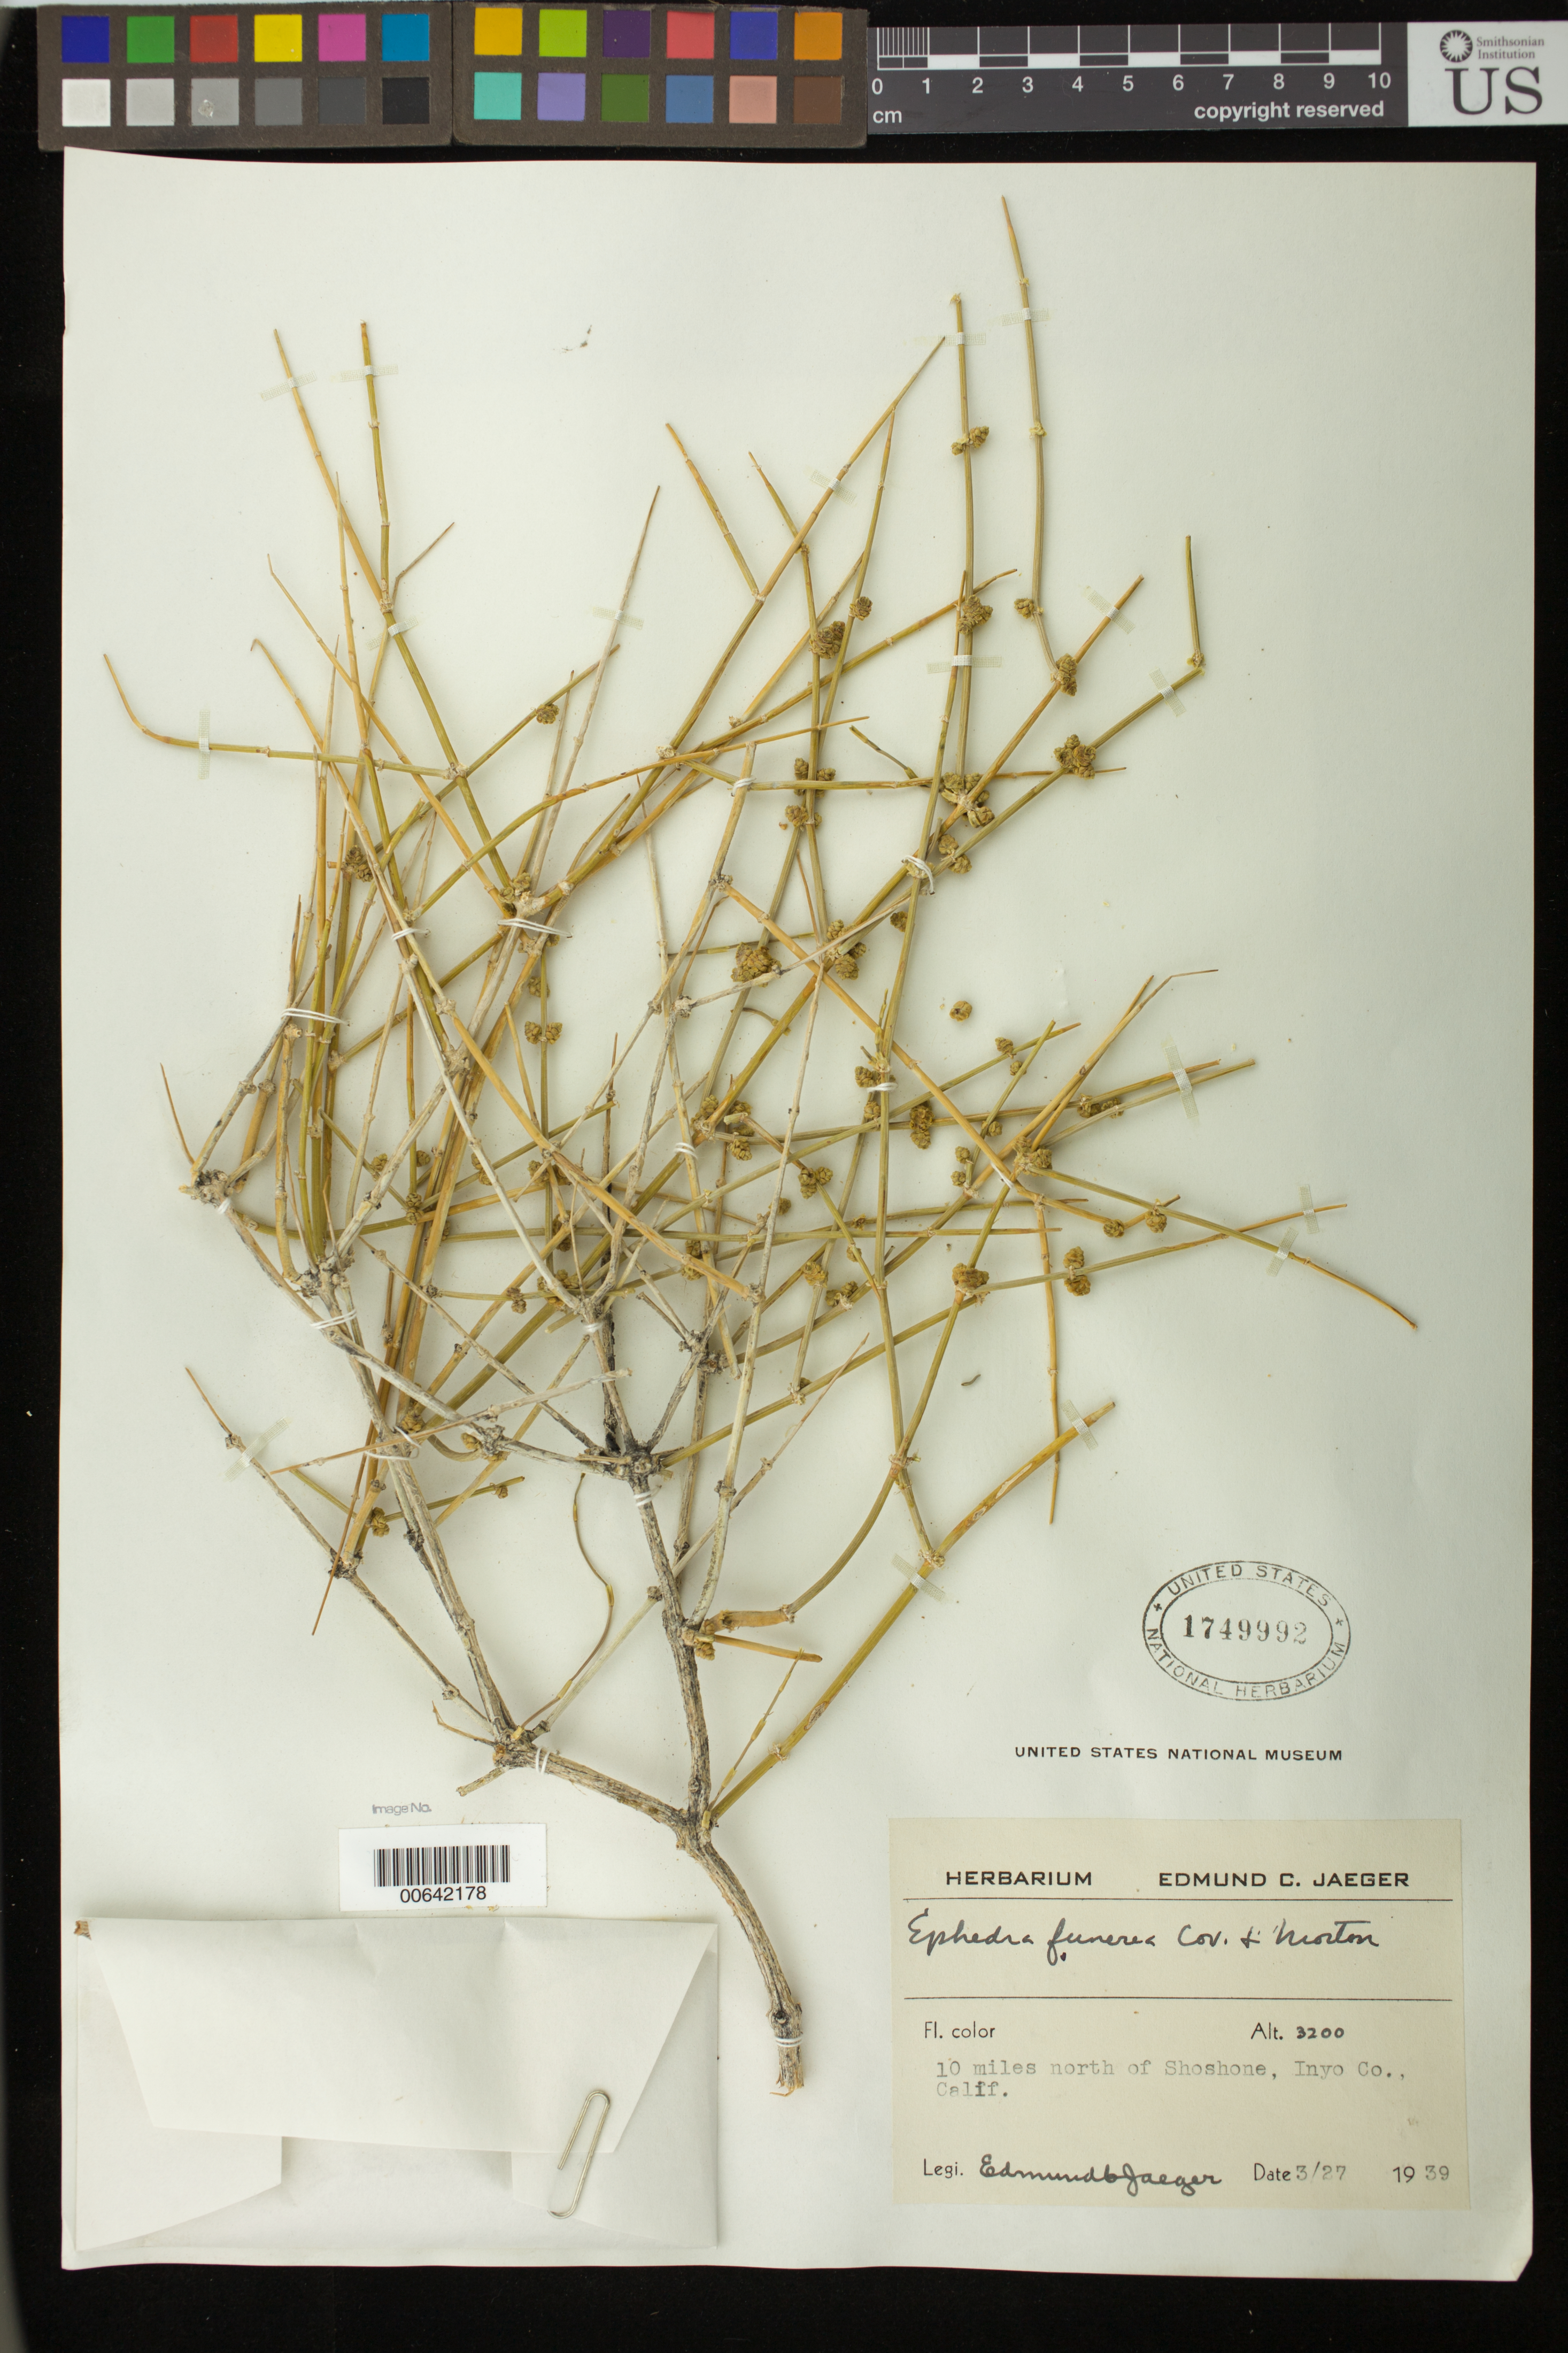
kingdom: Plantae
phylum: Tracheophyta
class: Gnetopsida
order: Ephedrales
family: Ephedraceae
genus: Ephedra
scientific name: Ephedra funerea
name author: Coville & C.V. Morton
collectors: E. Jaeger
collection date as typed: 27 Mar 1939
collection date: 1939-03-27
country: United States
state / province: California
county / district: Inyo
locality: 10 miles North of Shoshone.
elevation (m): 975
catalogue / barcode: US 1749992